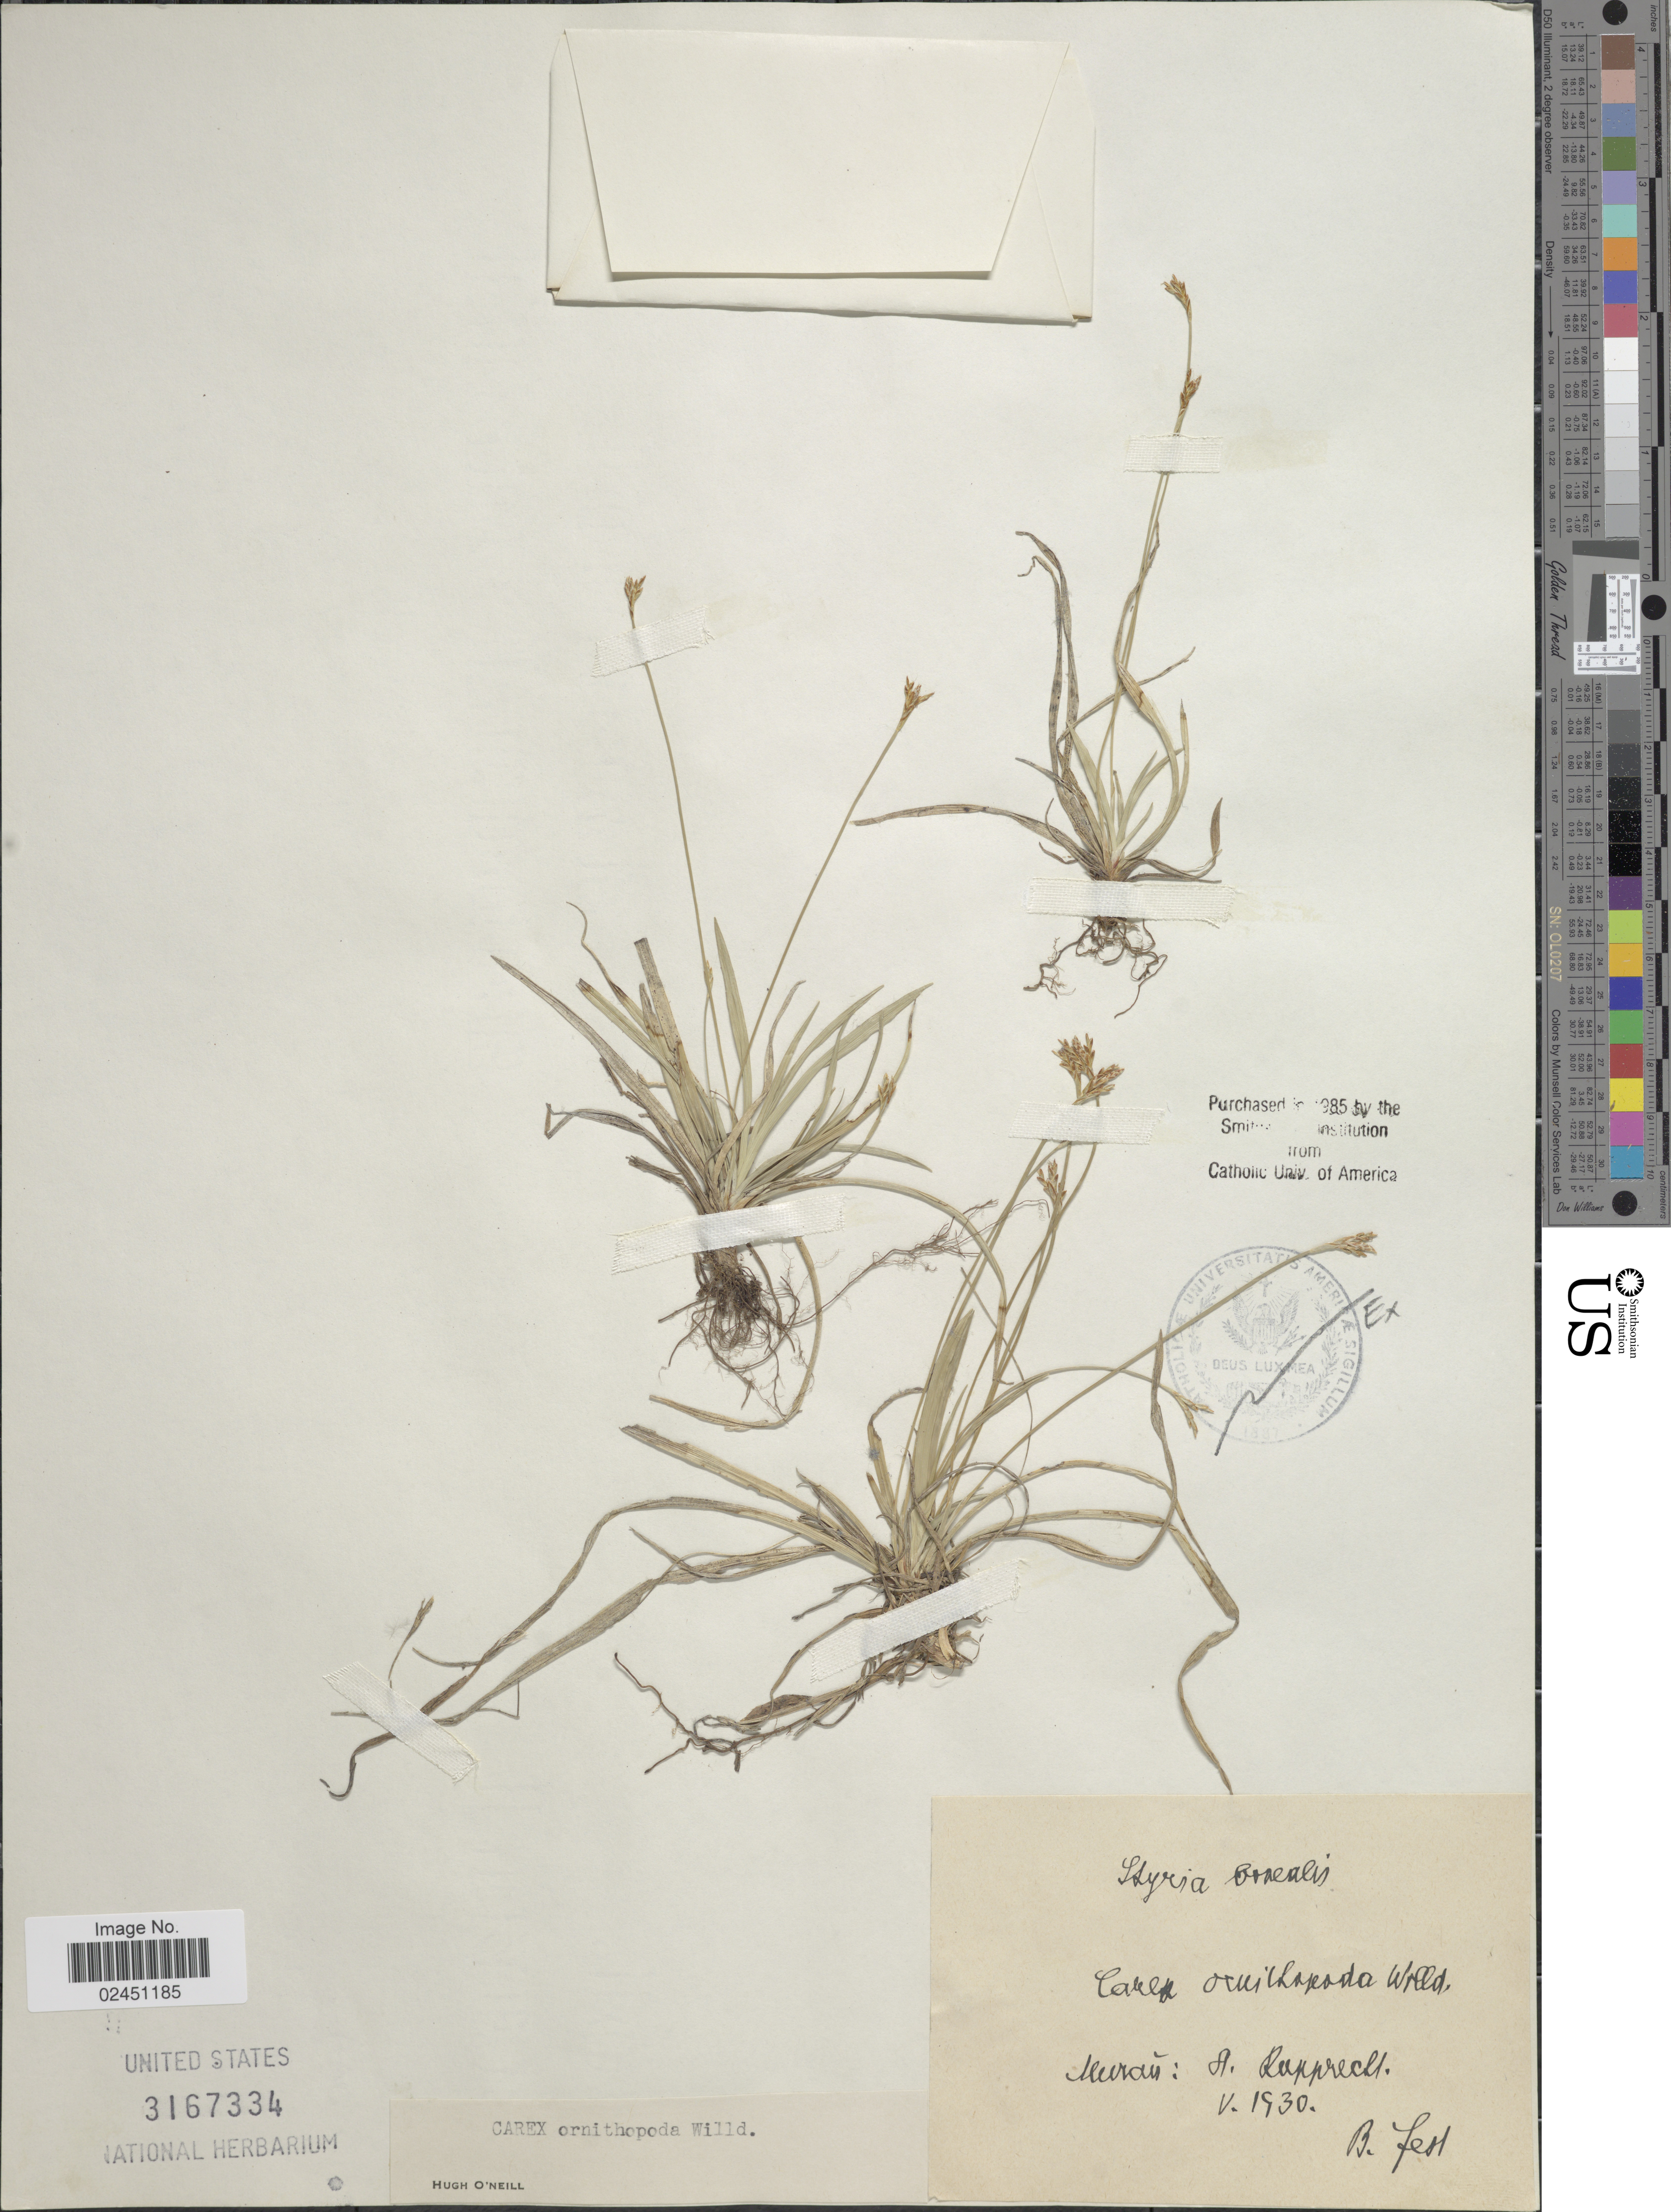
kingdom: Plantae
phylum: Tracheophyta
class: Liliopsida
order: Poales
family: Cyperaceae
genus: Carex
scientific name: Carex ornithopoda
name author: Willd.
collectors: B. Fest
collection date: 1930-05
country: Austria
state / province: Steiermark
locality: Styria borealis. Muran: A. Rapprecht [interpreted]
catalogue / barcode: US 3167334